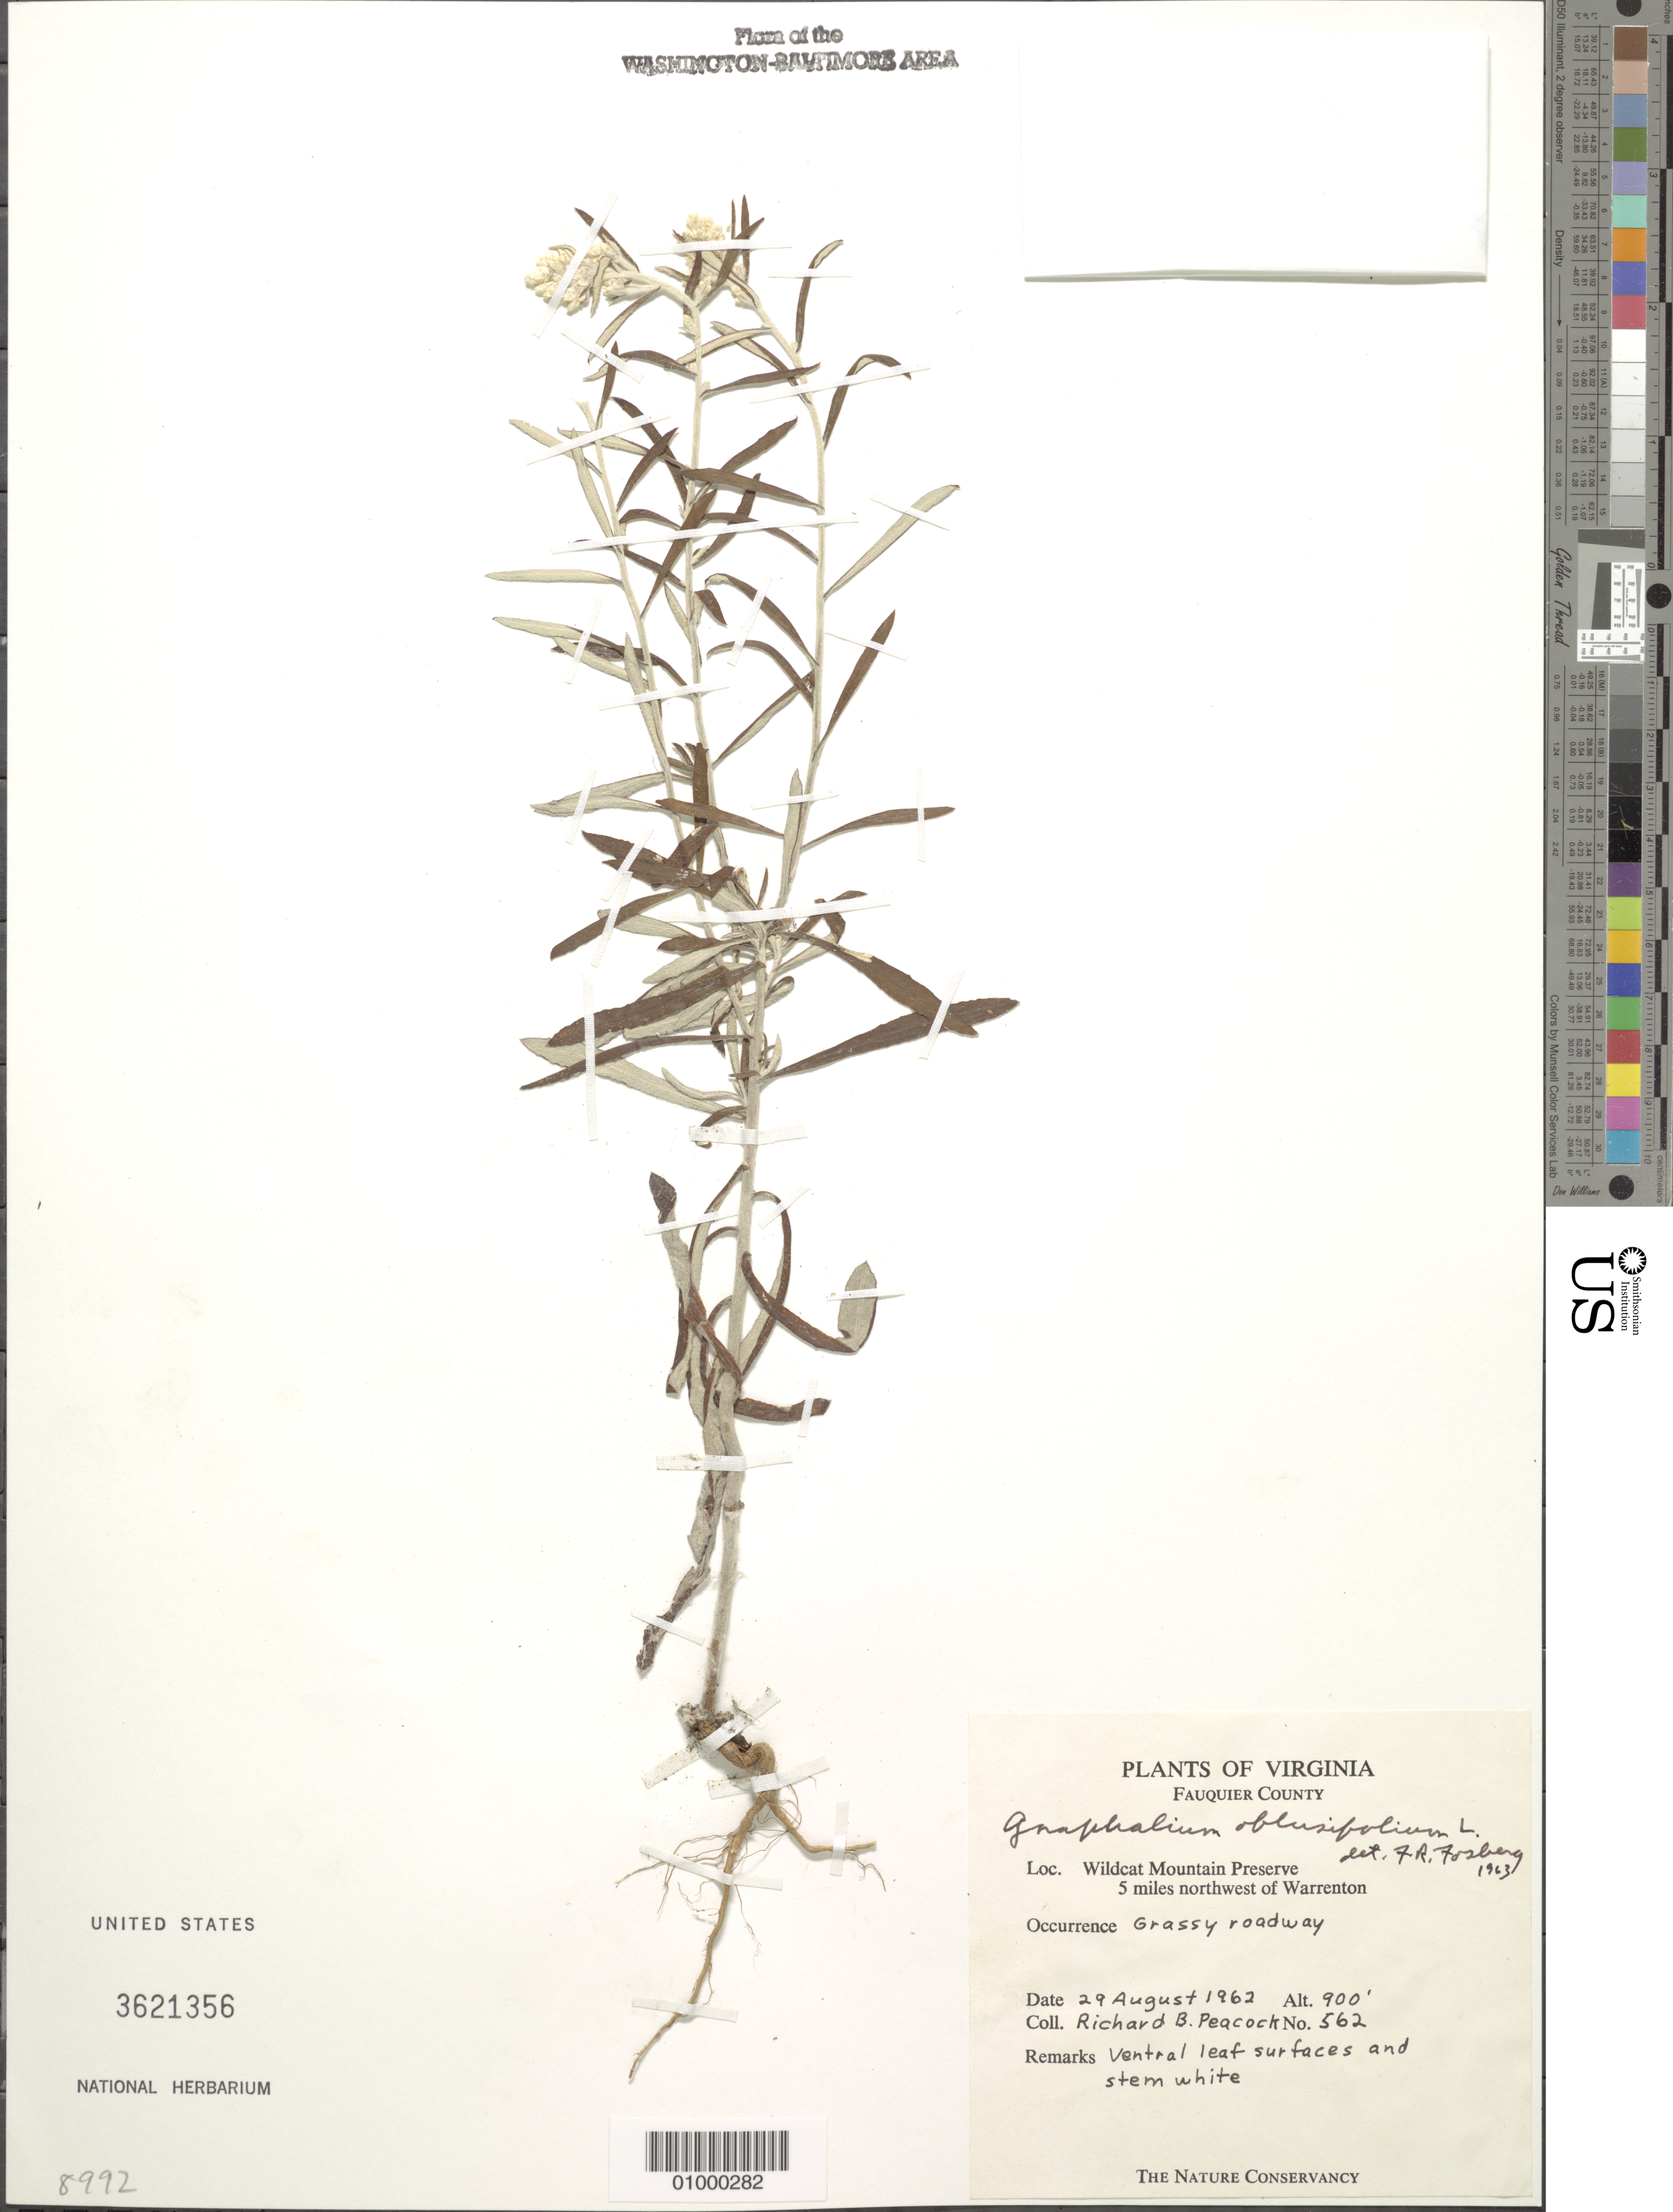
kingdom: Plantae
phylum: Tracheophyta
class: Magnoliopsida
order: Asterales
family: Asteraceae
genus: Pseudognaphalium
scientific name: Pseudognaphalium obtusifolium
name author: (L.) Hilliard & B.L. Burtt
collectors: R. Peacock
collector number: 562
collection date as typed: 29 Aug 1962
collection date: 1962-08-29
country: United States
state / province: Virginia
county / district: Fauquier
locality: Wildcat Mountain Preserve, 5 Mi NW of Warrenton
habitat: grassy roadway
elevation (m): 274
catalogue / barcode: US 3621356